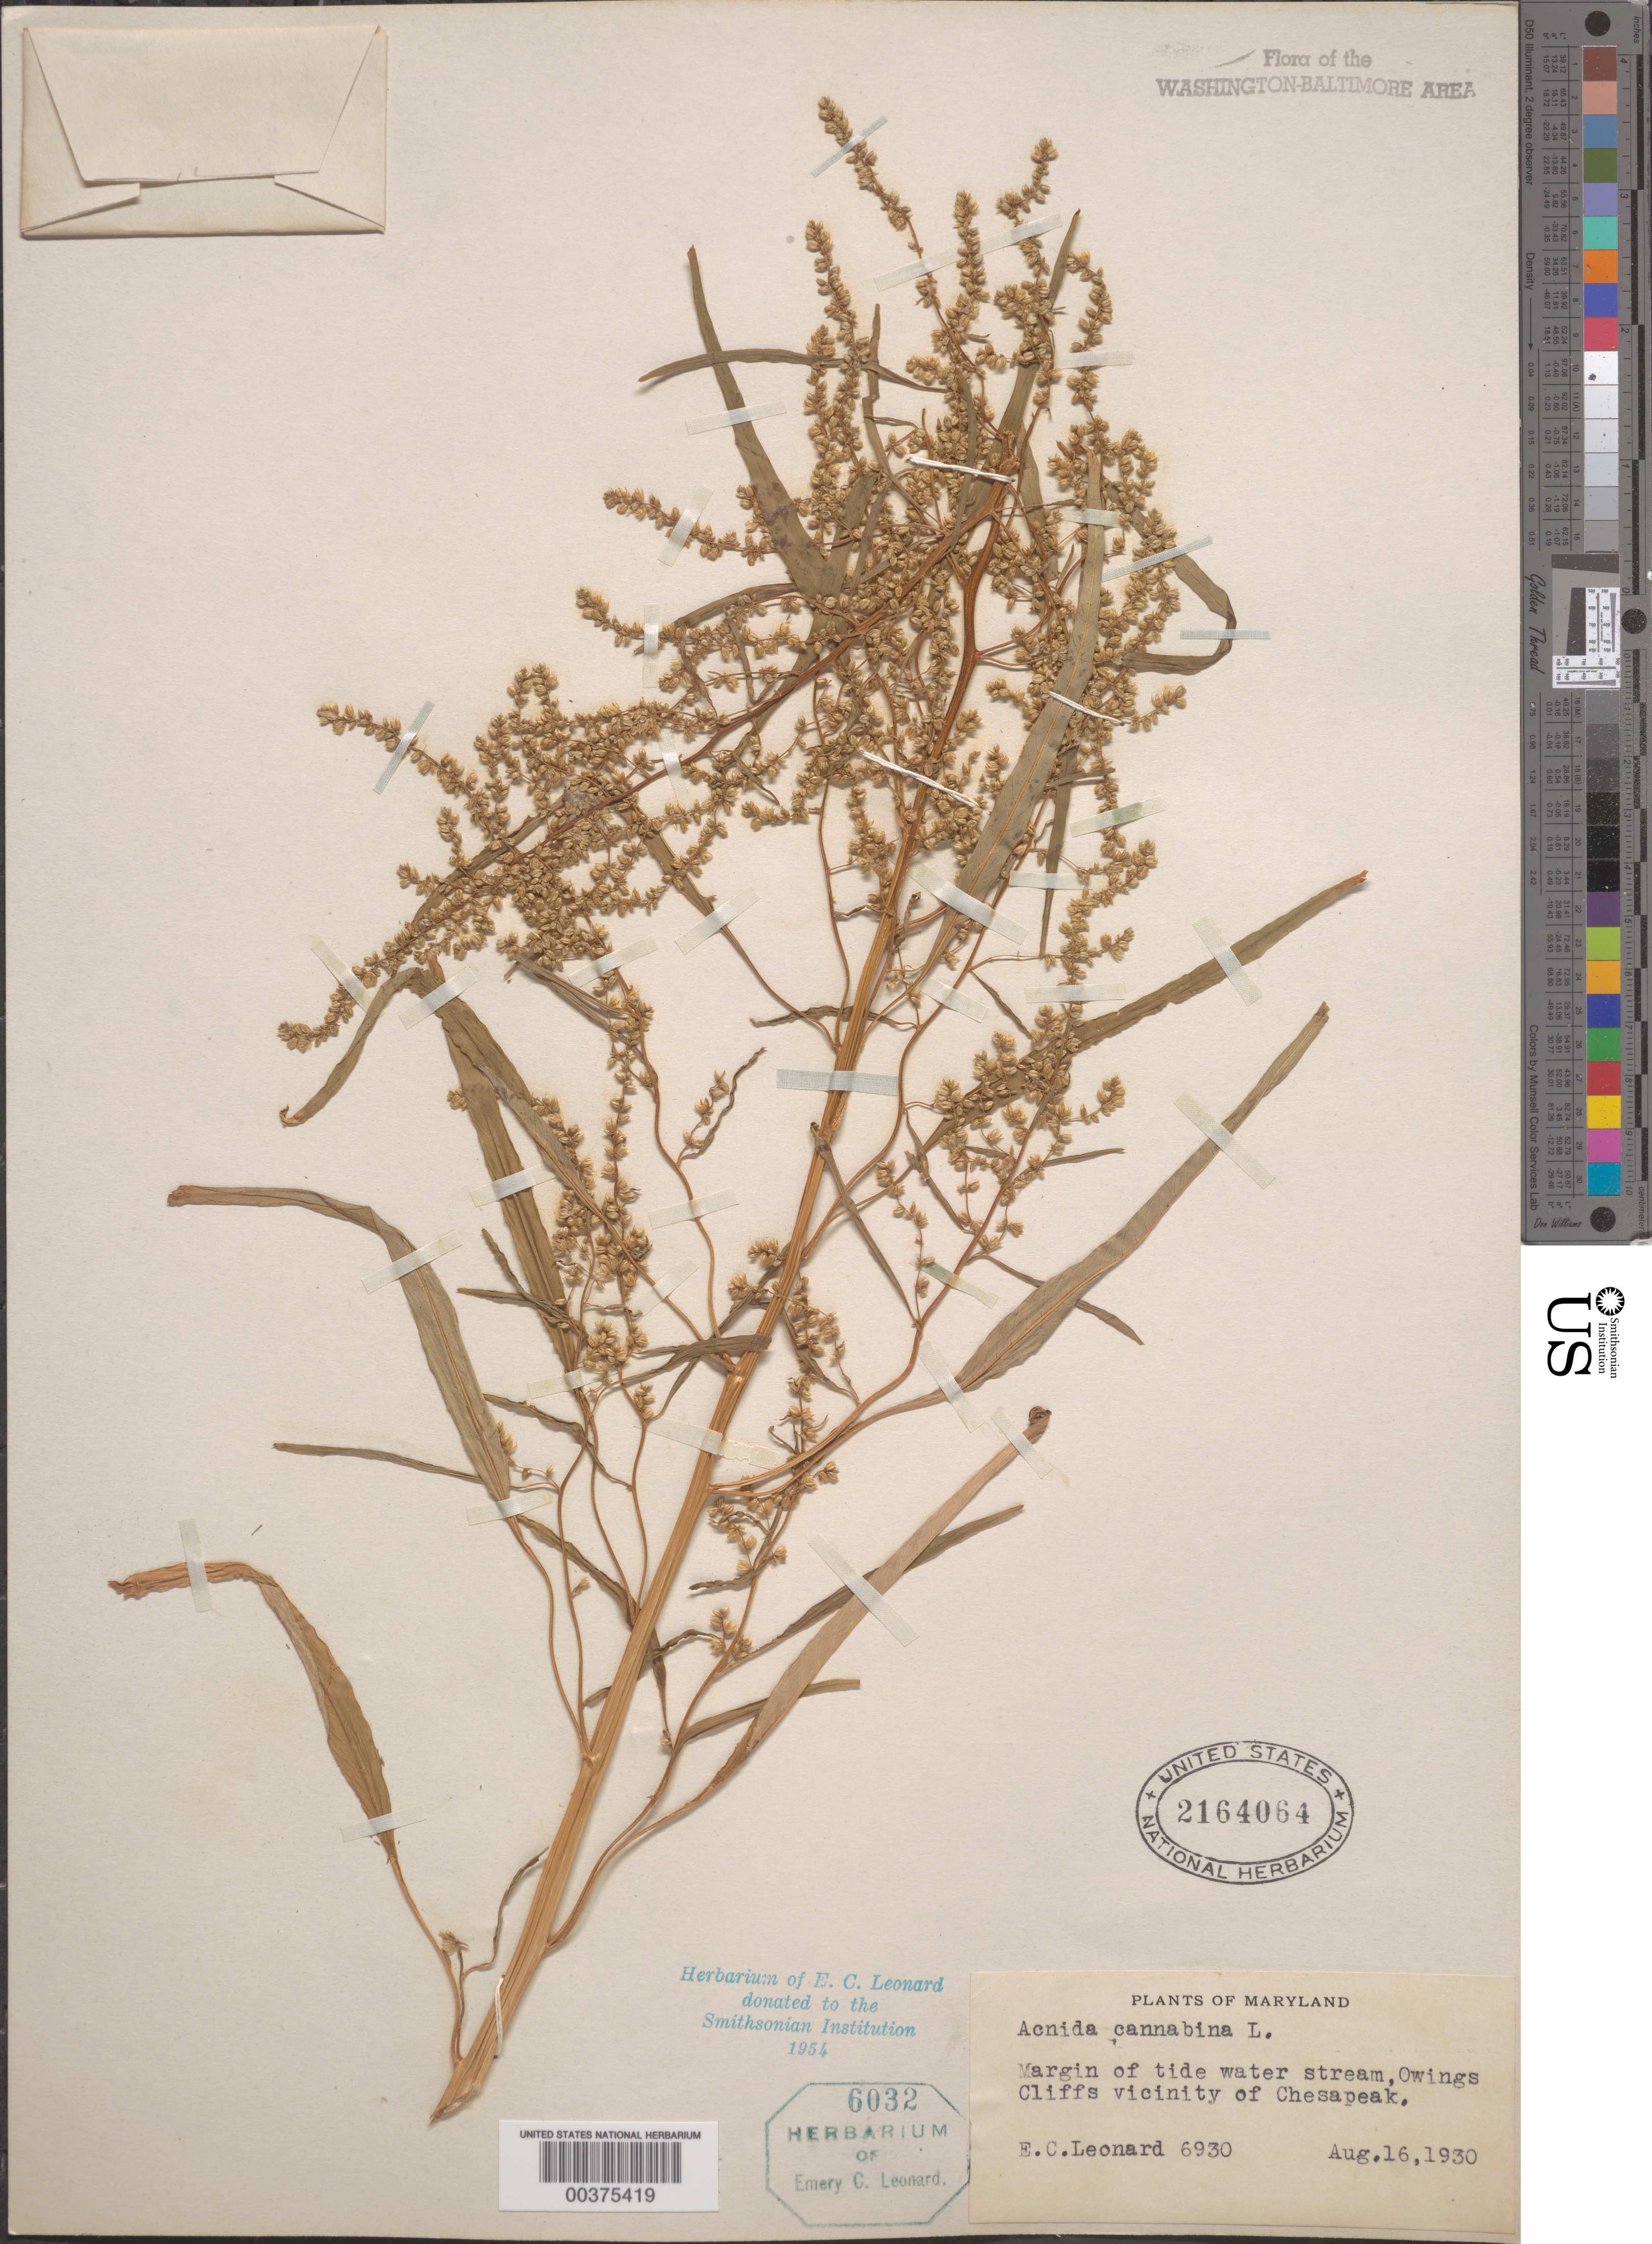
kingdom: Plantae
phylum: Tracheophyta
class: Magnoliopsida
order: Caryophyllales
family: Amaranthaceae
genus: Amaranthus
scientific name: Amaranthus cannabinus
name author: (L.) E.G. F. Sauer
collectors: E. C. Leonard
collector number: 6930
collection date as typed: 16 Aug 1930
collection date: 1930-08-16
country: United States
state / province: Maryland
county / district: Anne Arundel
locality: Owings cliffs, Chesapeake Bay vicinity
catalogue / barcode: US 2164064